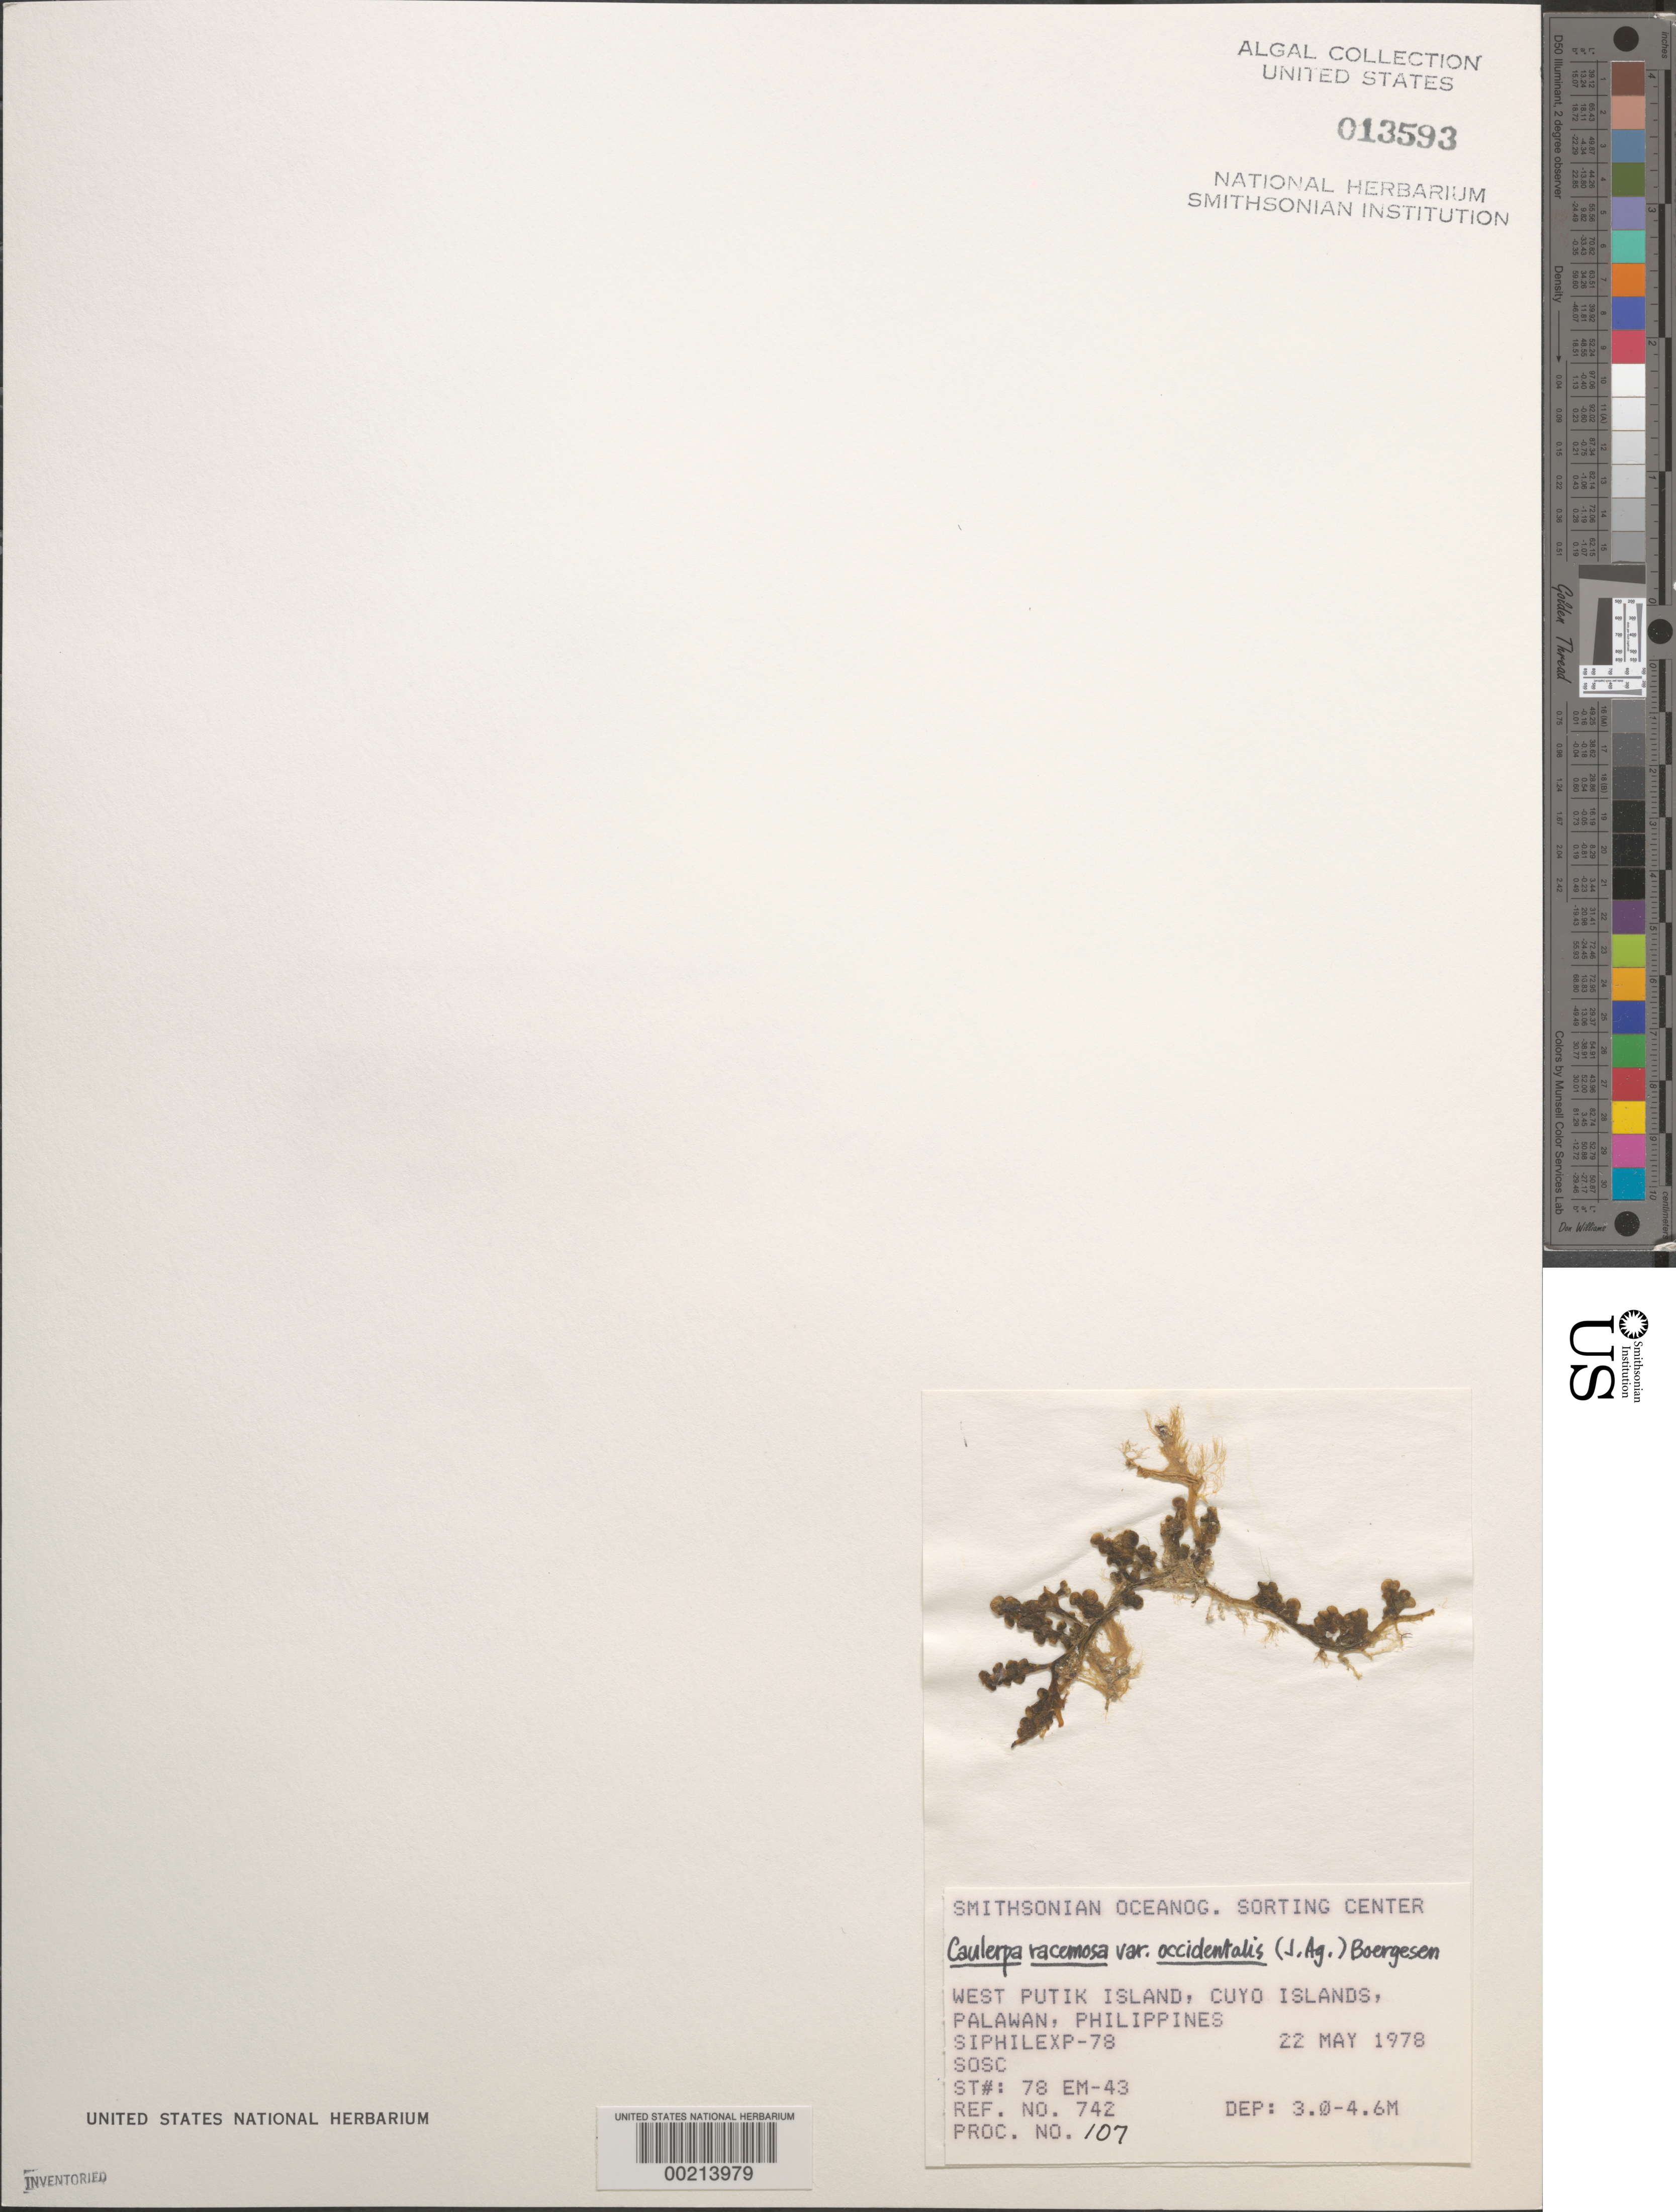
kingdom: Plantae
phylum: Chlorophyta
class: Ulvophyceae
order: Bryopsidales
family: Caulerpaceae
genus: Caulerpa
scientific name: Caulerpa racemosa var. occidentalis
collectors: SOSC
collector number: Station 78 Em-43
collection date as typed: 22 May 1978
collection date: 1978-05-22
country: Philippines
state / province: Mimaropa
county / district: Palawan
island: West Putik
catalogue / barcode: US 13593